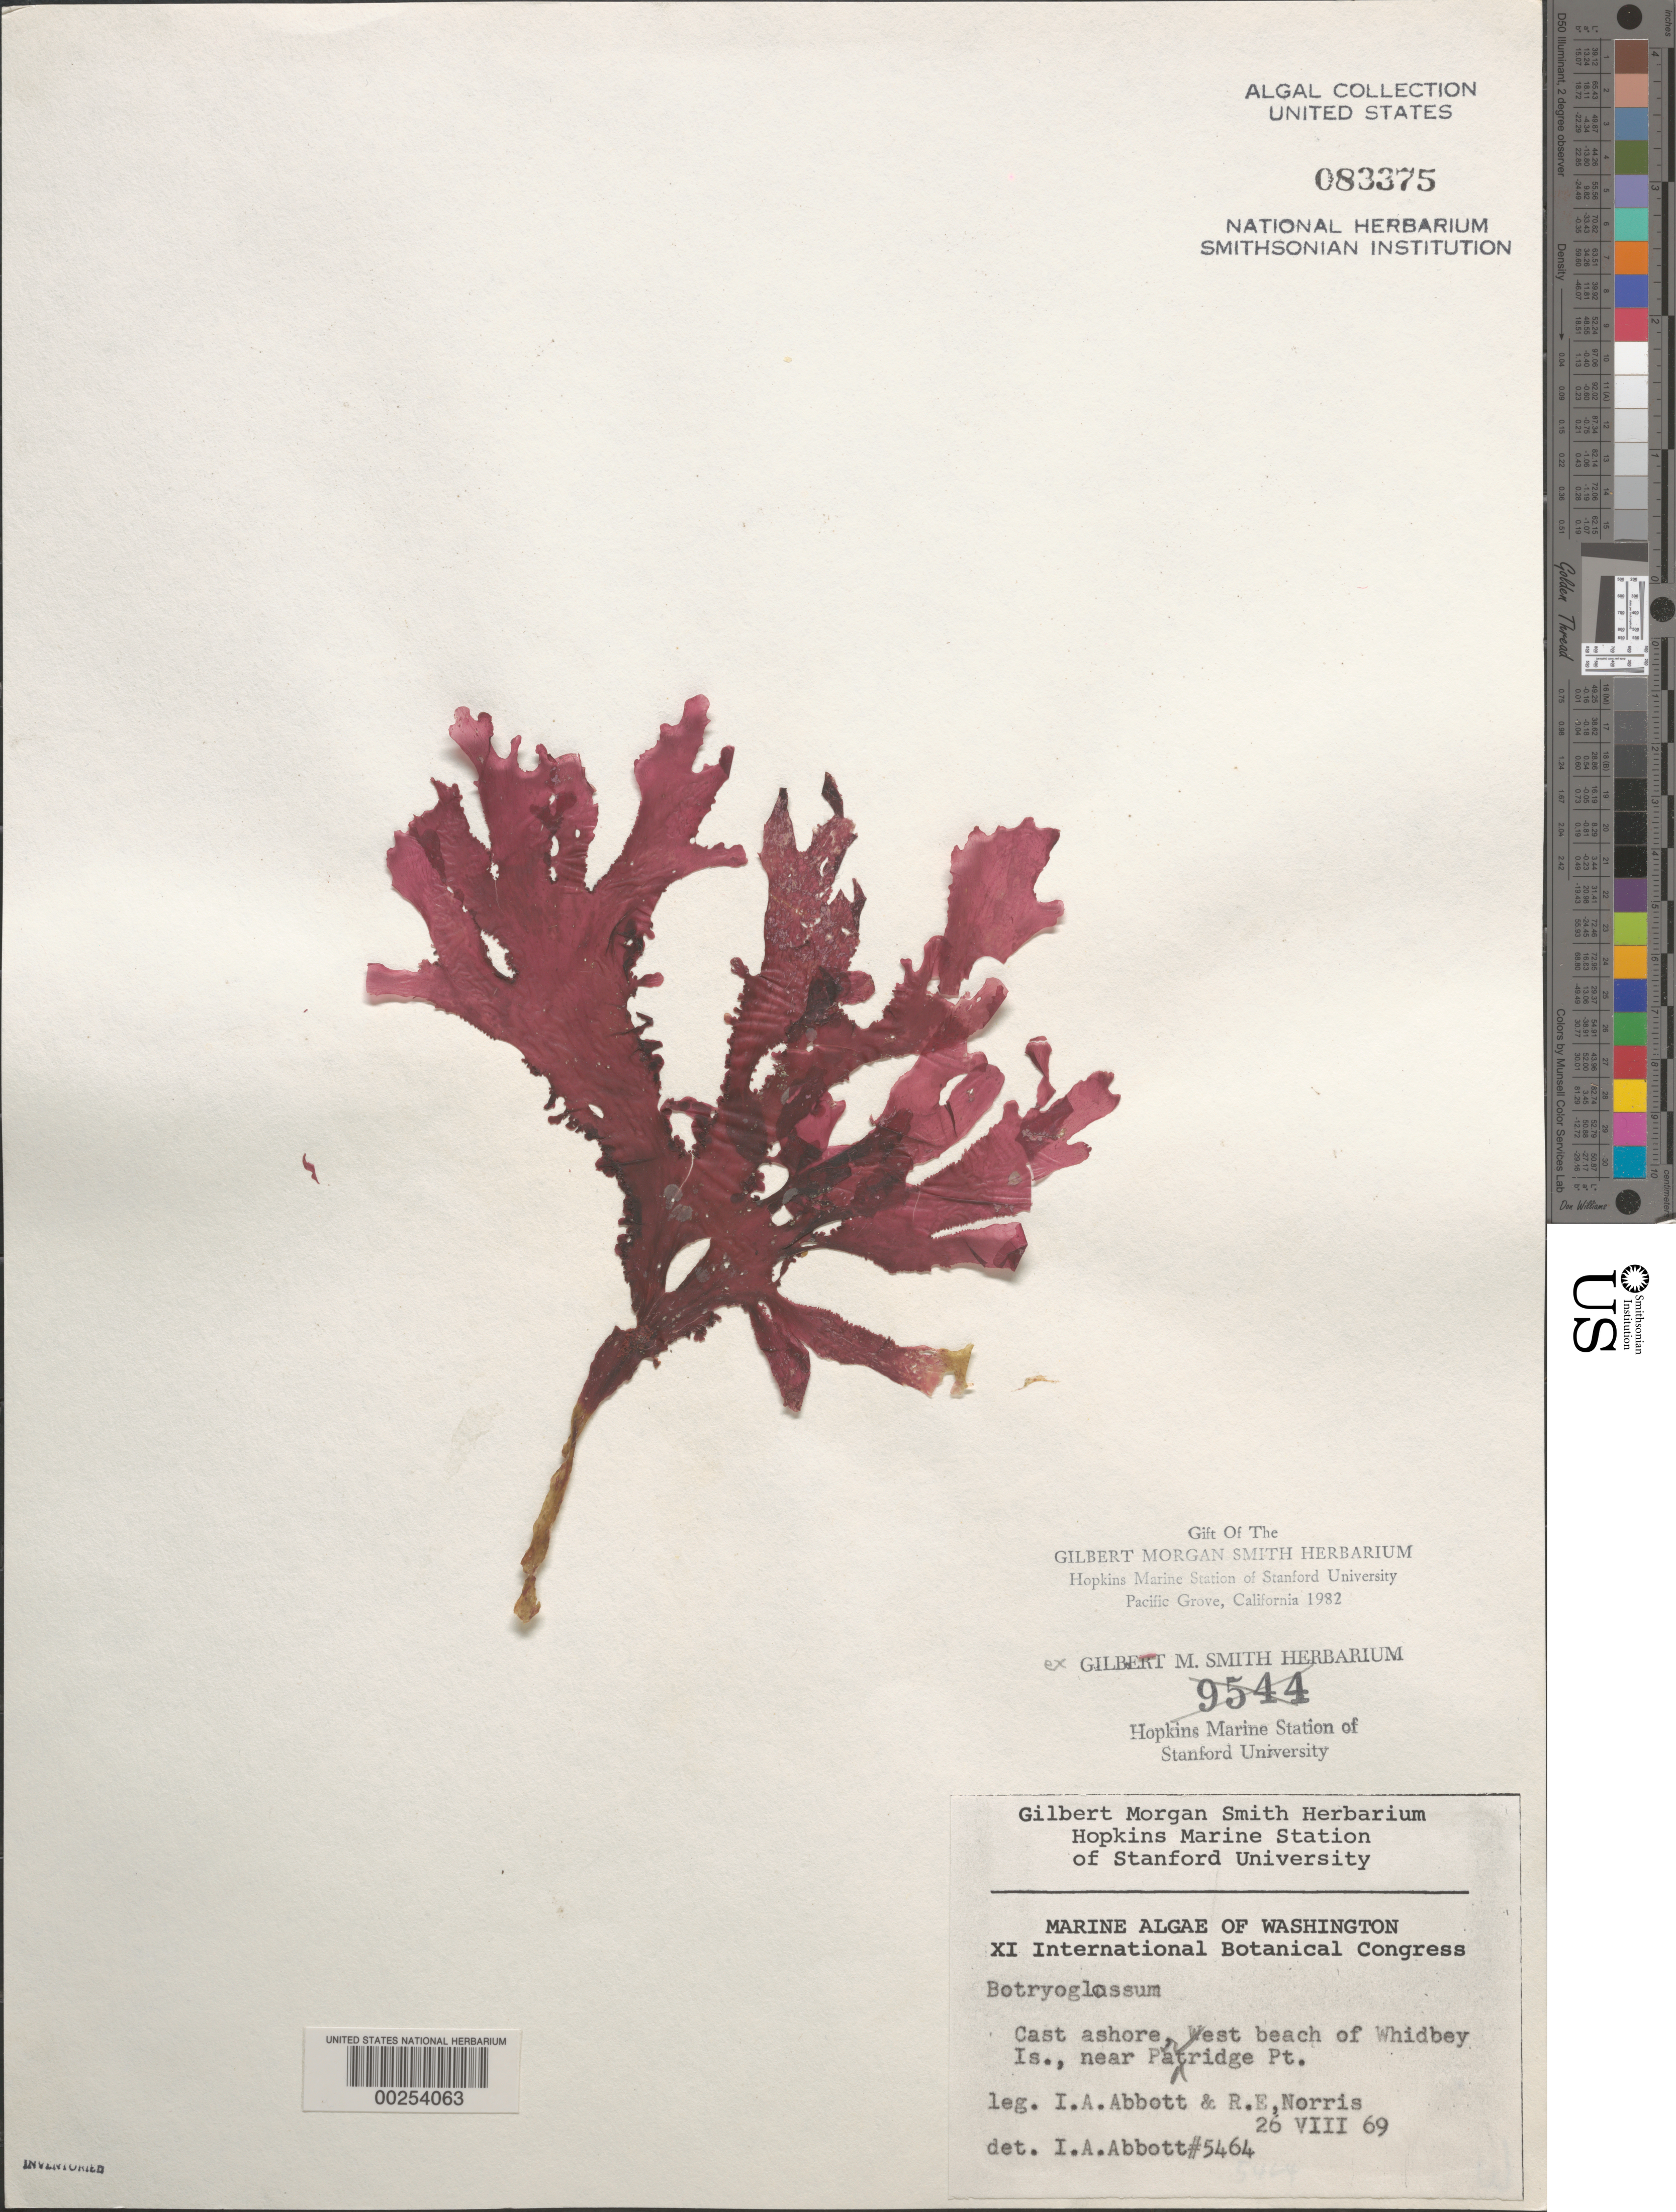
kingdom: Plantae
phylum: Rhodophyta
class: Florideophyceae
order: Ceramiales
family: Delesseriaceae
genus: Botryoglossum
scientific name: Botryoglossum sp.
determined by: Abbott, Isabella A.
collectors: I. A. Abbott & R. E. Norris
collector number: IAA 5464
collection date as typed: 26 Aug 1969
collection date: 1969-08-26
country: United States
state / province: Washington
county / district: Island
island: Whidbey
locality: West Beach near Partridge Point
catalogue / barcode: US 83375